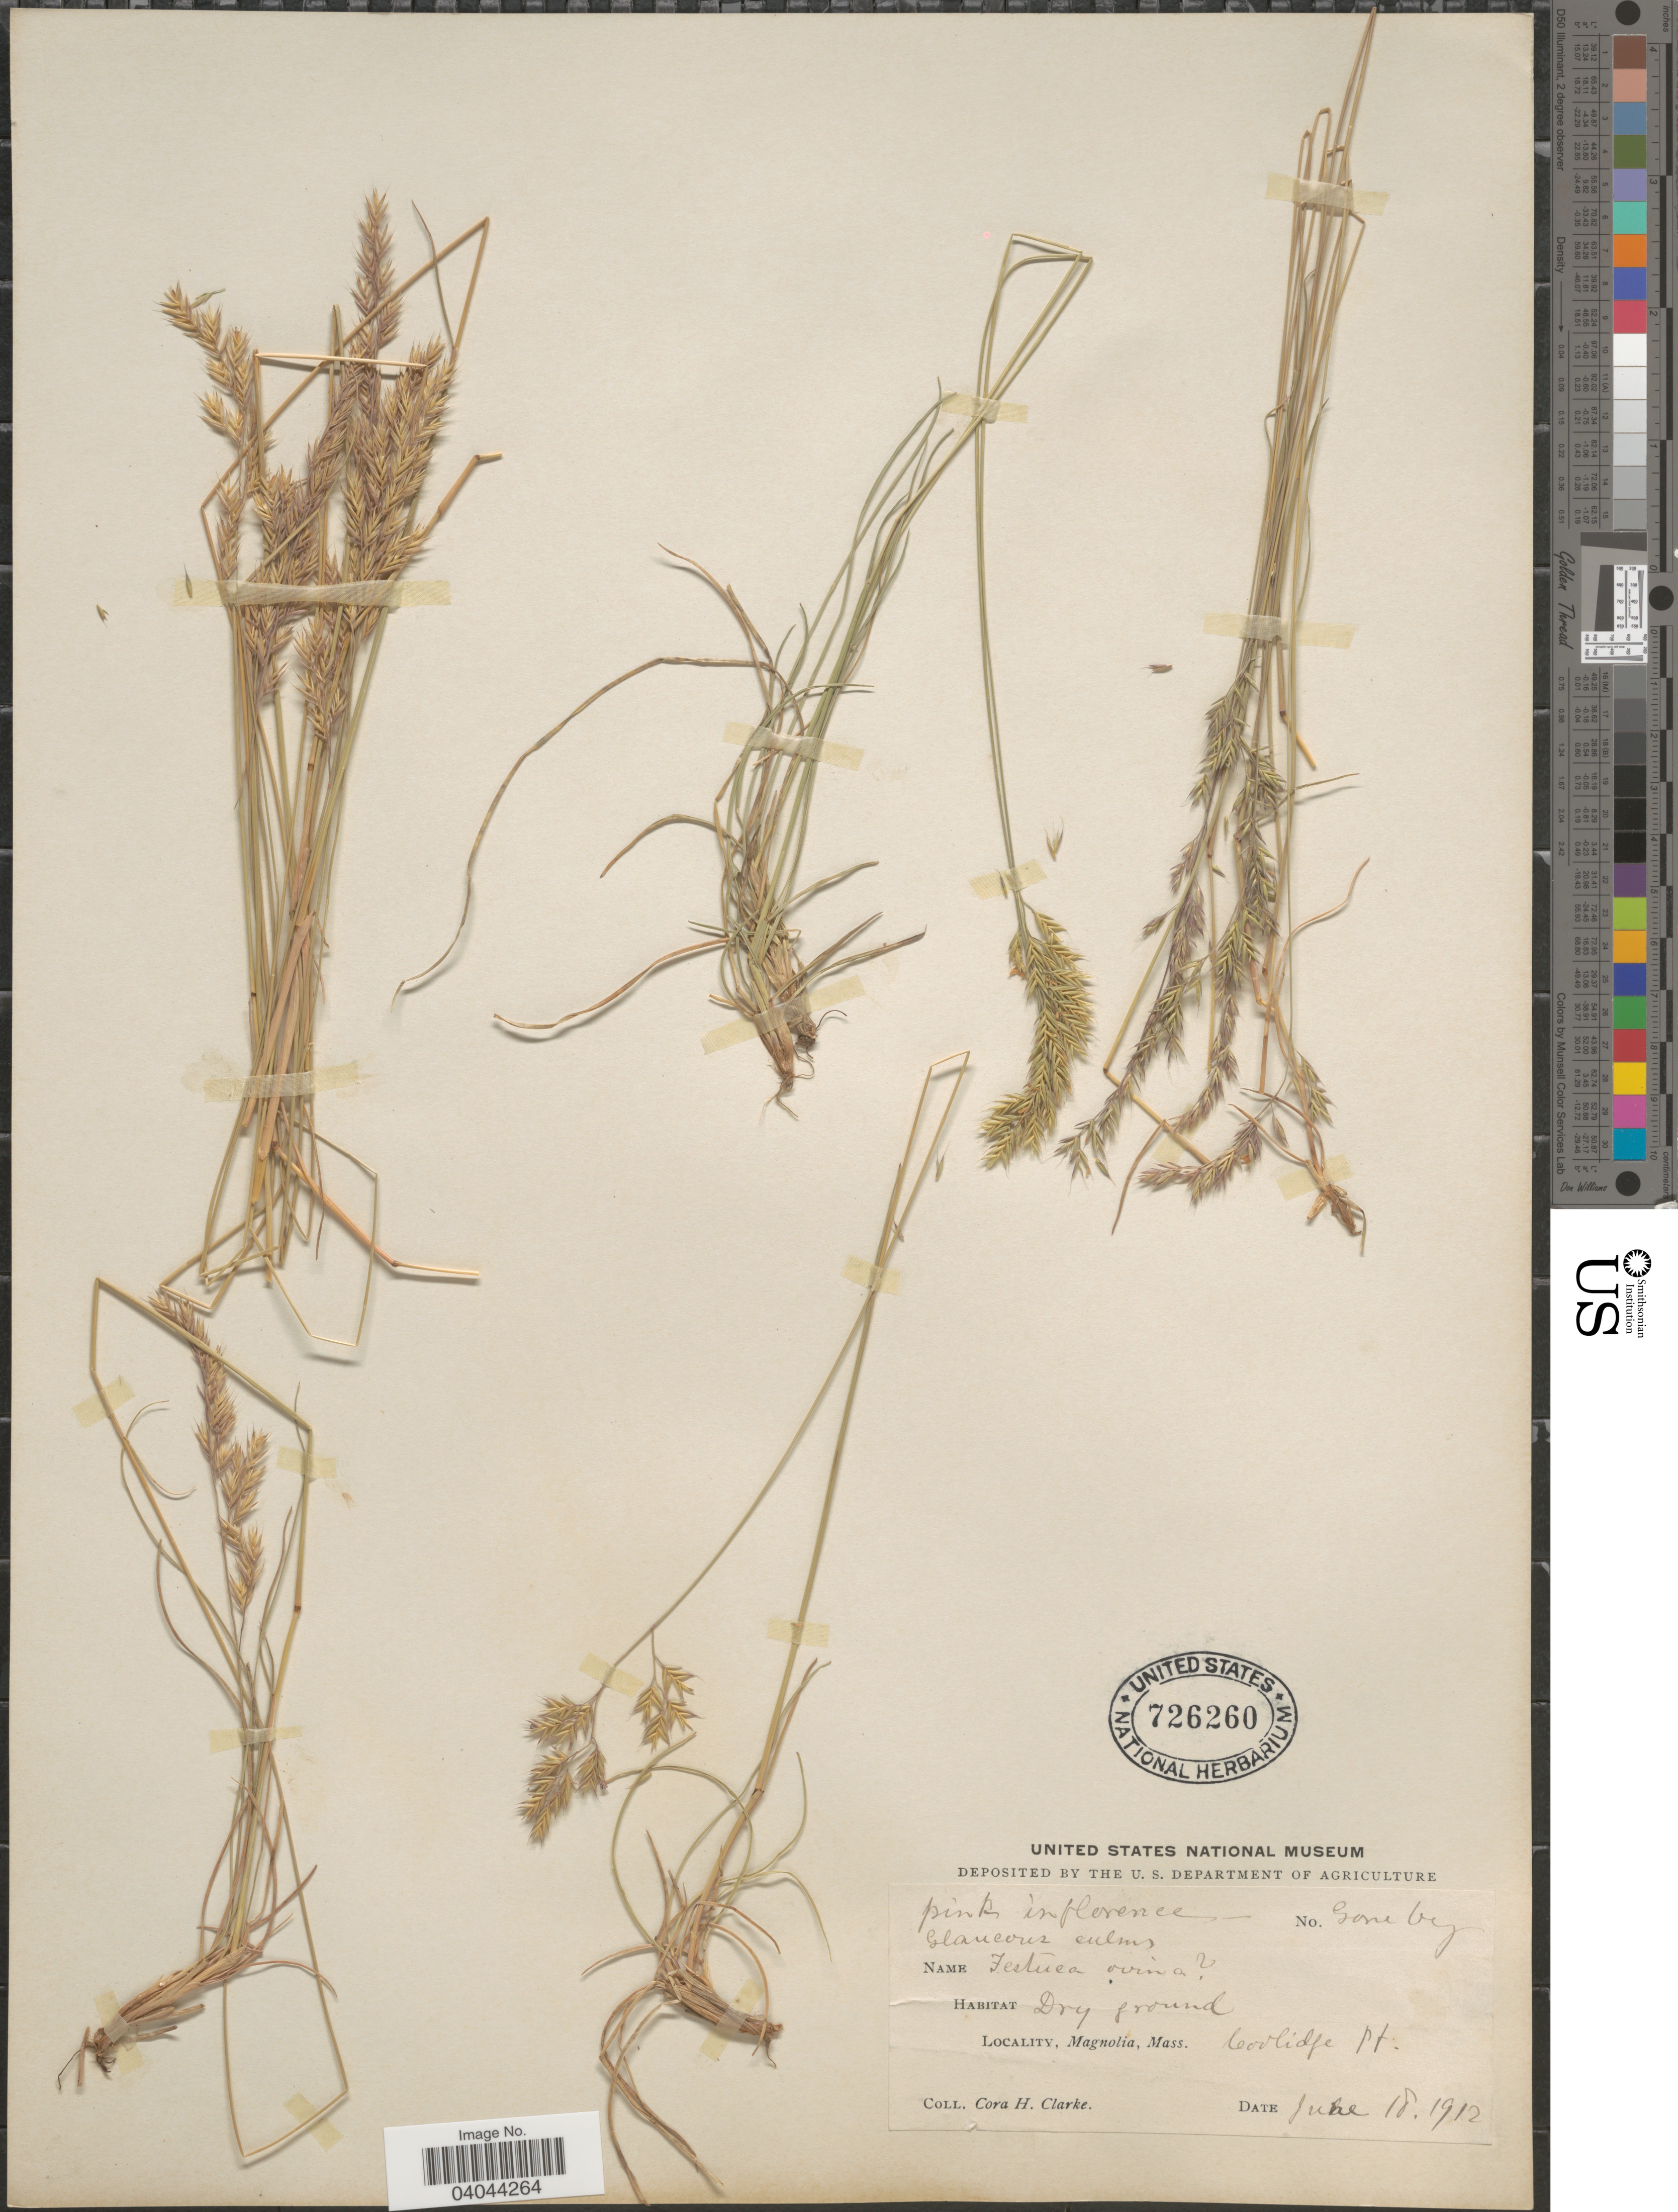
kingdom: Plantae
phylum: Tracheophyta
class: Liliopsida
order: Poales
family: Poaceae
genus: Festuca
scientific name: Festuca ovina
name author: L.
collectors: C. H. Clarke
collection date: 1912-06-18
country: United States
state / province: Massachusetts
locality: Magnolia. Coolidge Pt.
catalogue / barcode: US 726260